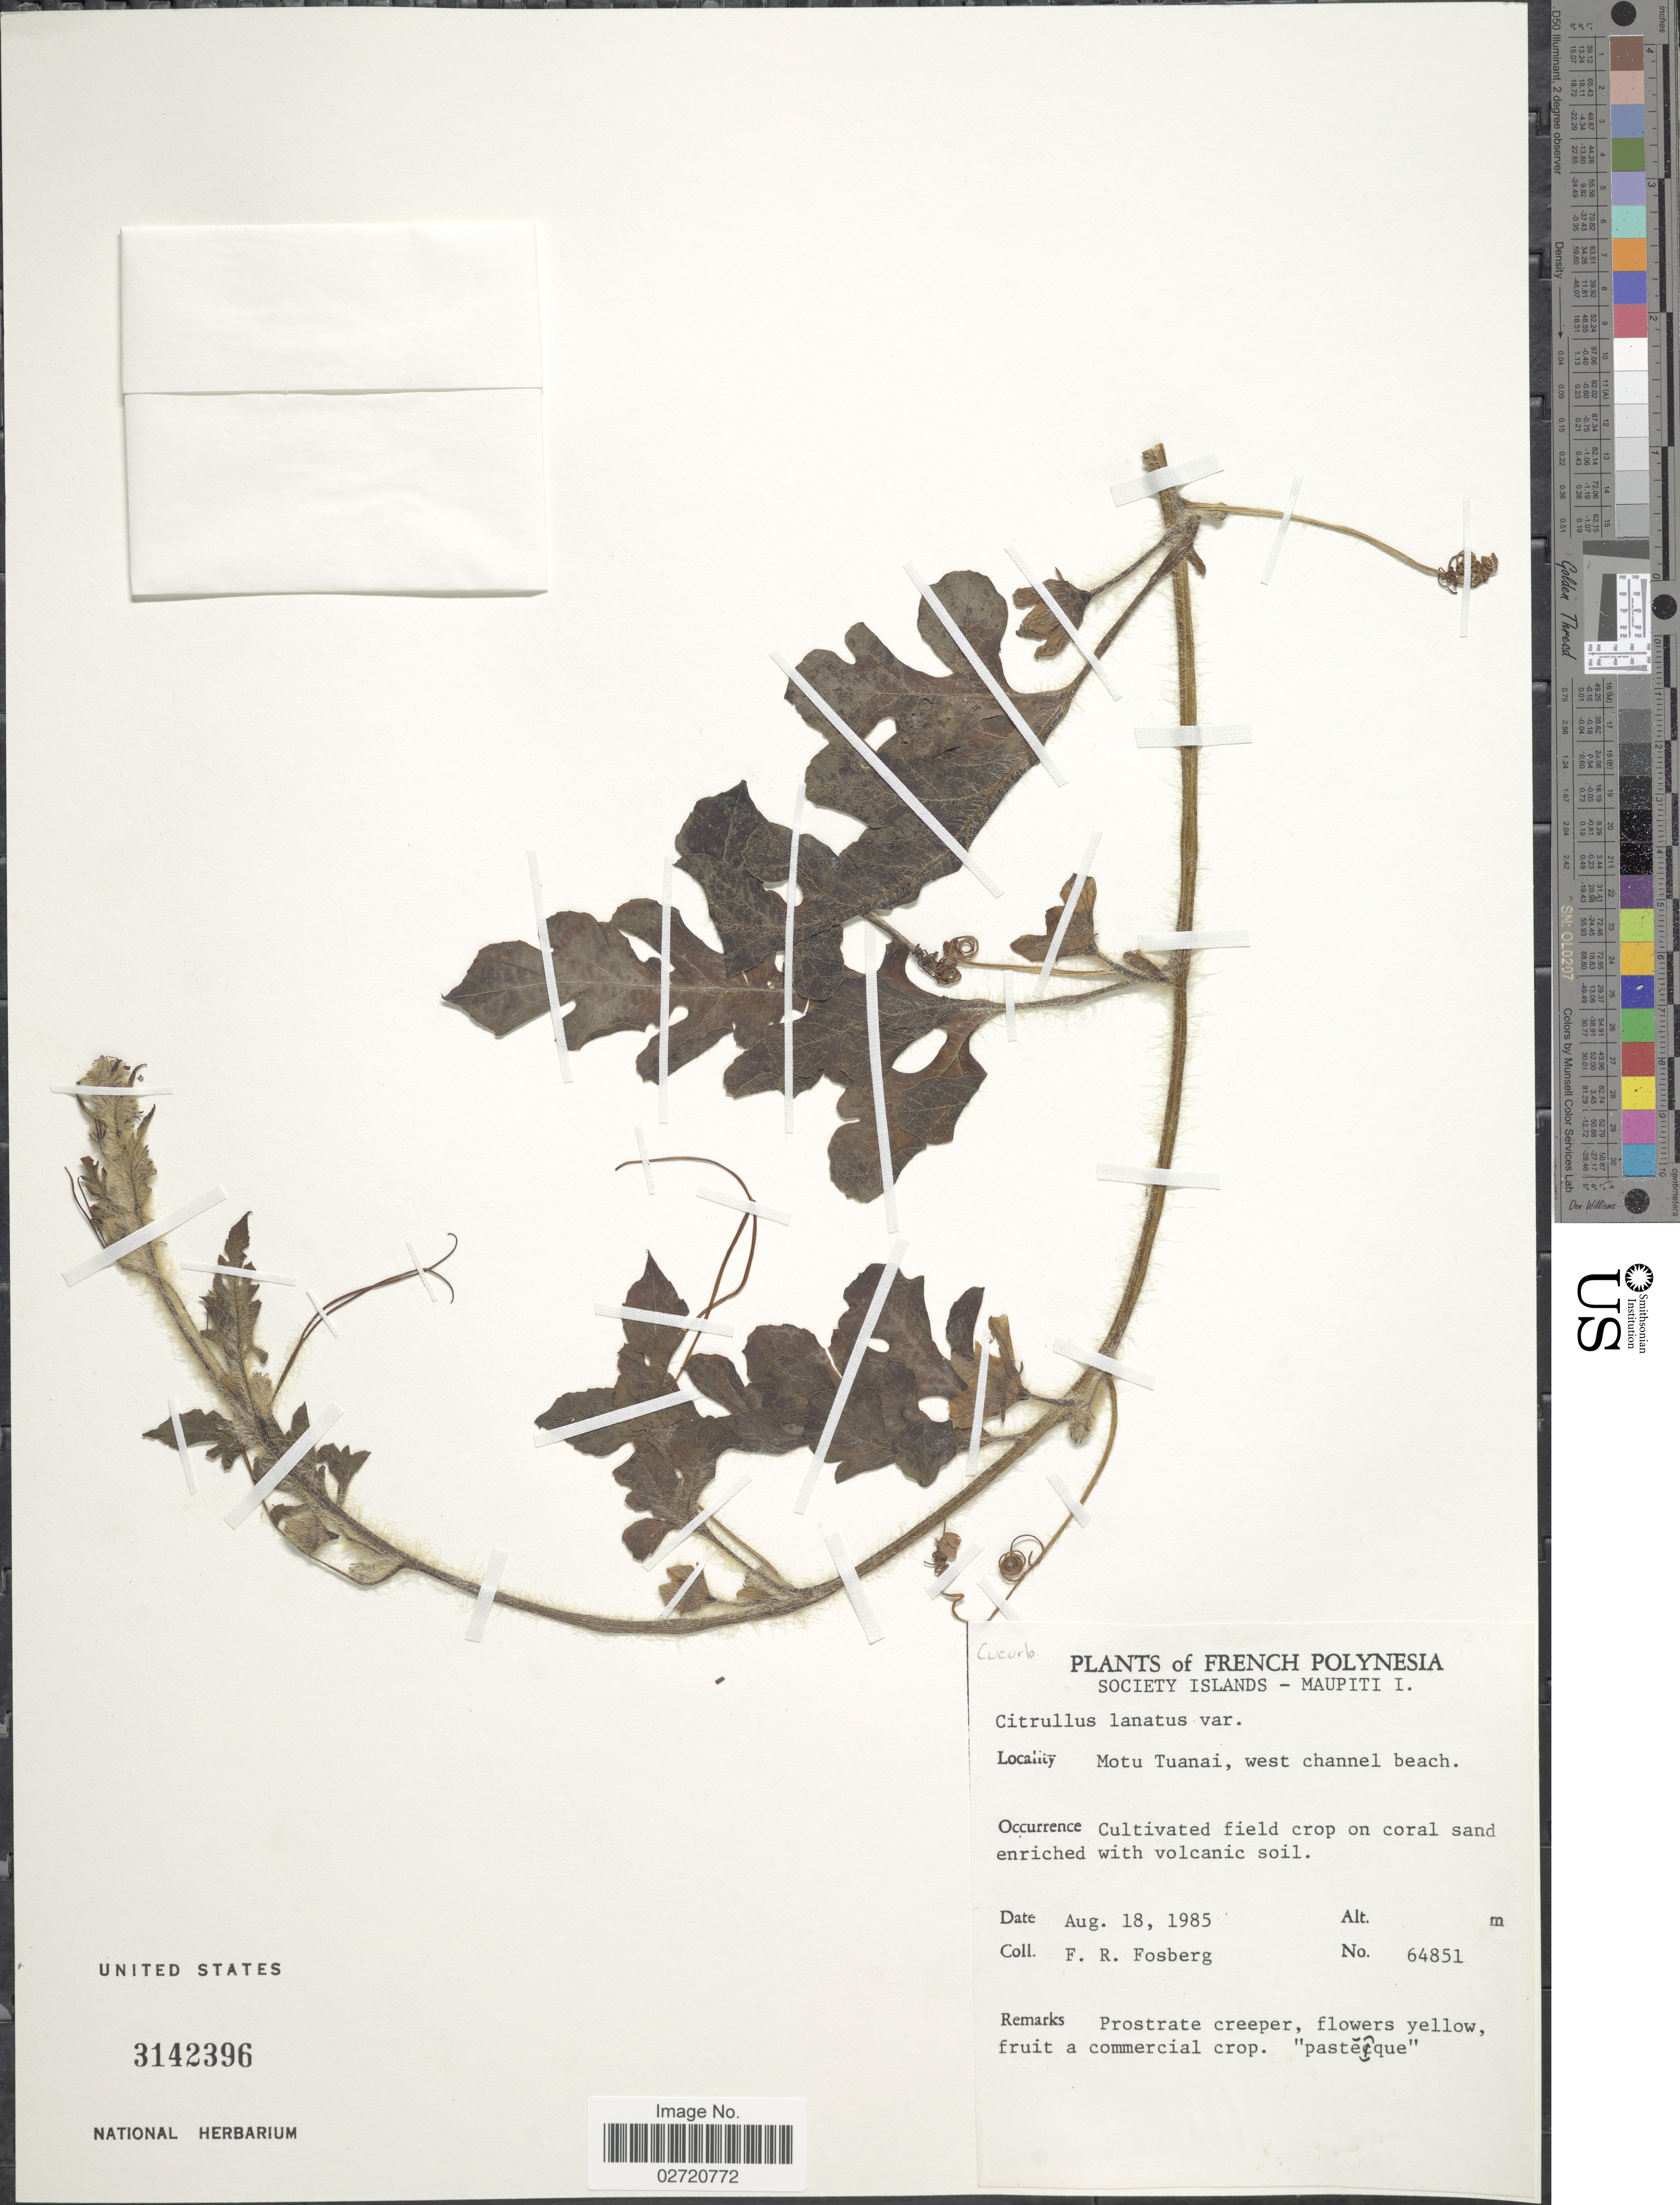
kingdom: Plantae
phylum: Tracheophyta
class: Magnoliopsida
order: Cucurbitales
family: Cucurbitaceae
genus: Citrullus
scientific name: Citrullus lanatus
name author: (Thunb.) Matsum. & Nakai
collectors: F. R. Fosberg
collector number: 64851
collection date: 1985-08-18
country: French Polynesia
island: Maupiti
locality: Society Islands - Maupiti I. Motu Tuanai, west channel beach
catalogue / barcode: US 3142396